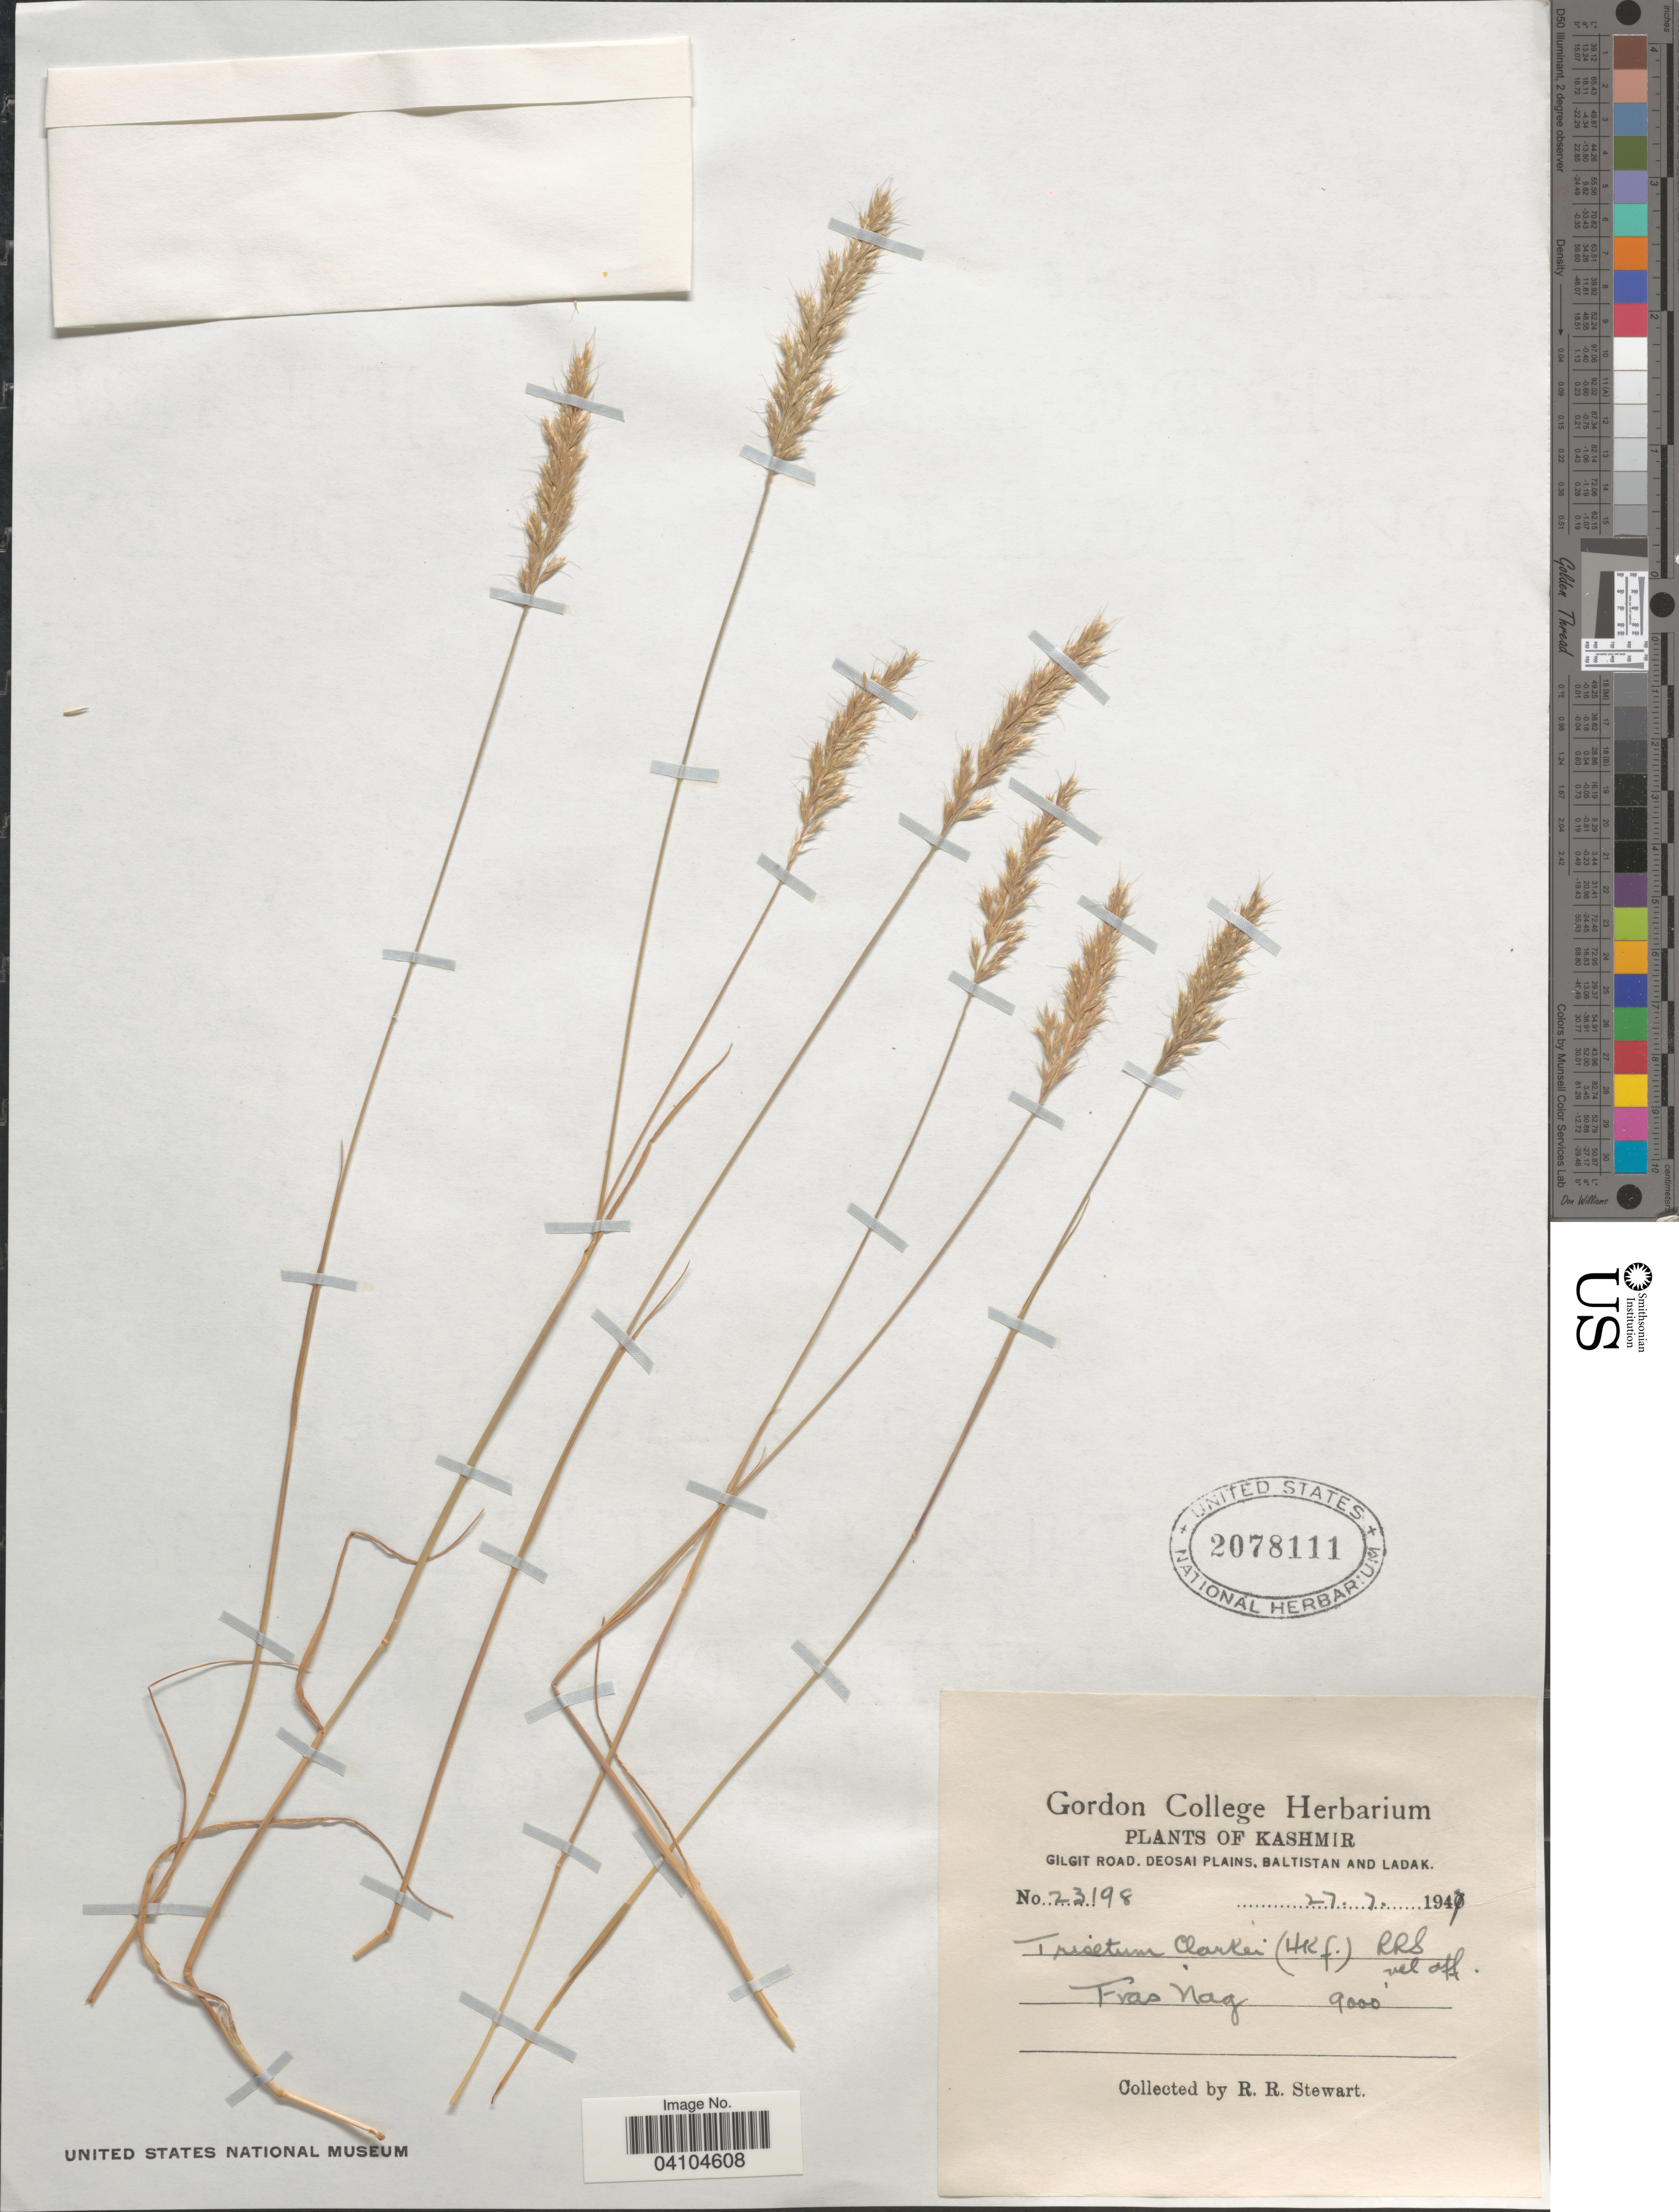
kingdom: Plantae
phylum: Tracheophyta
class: Liliopsida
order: Poales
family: Poaceae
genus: Koeleria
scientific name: Koeleria spicata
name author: (L.) Barberá et al.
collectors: R. Stewart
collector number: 23198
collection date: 1947-07-27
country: India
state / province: Jammu and Kashmir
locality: Kashmir. Gilgit Road, Deosai plains, Baltistan and Ladak. Fras Nag.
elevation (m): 2743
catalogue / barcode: US 2078111